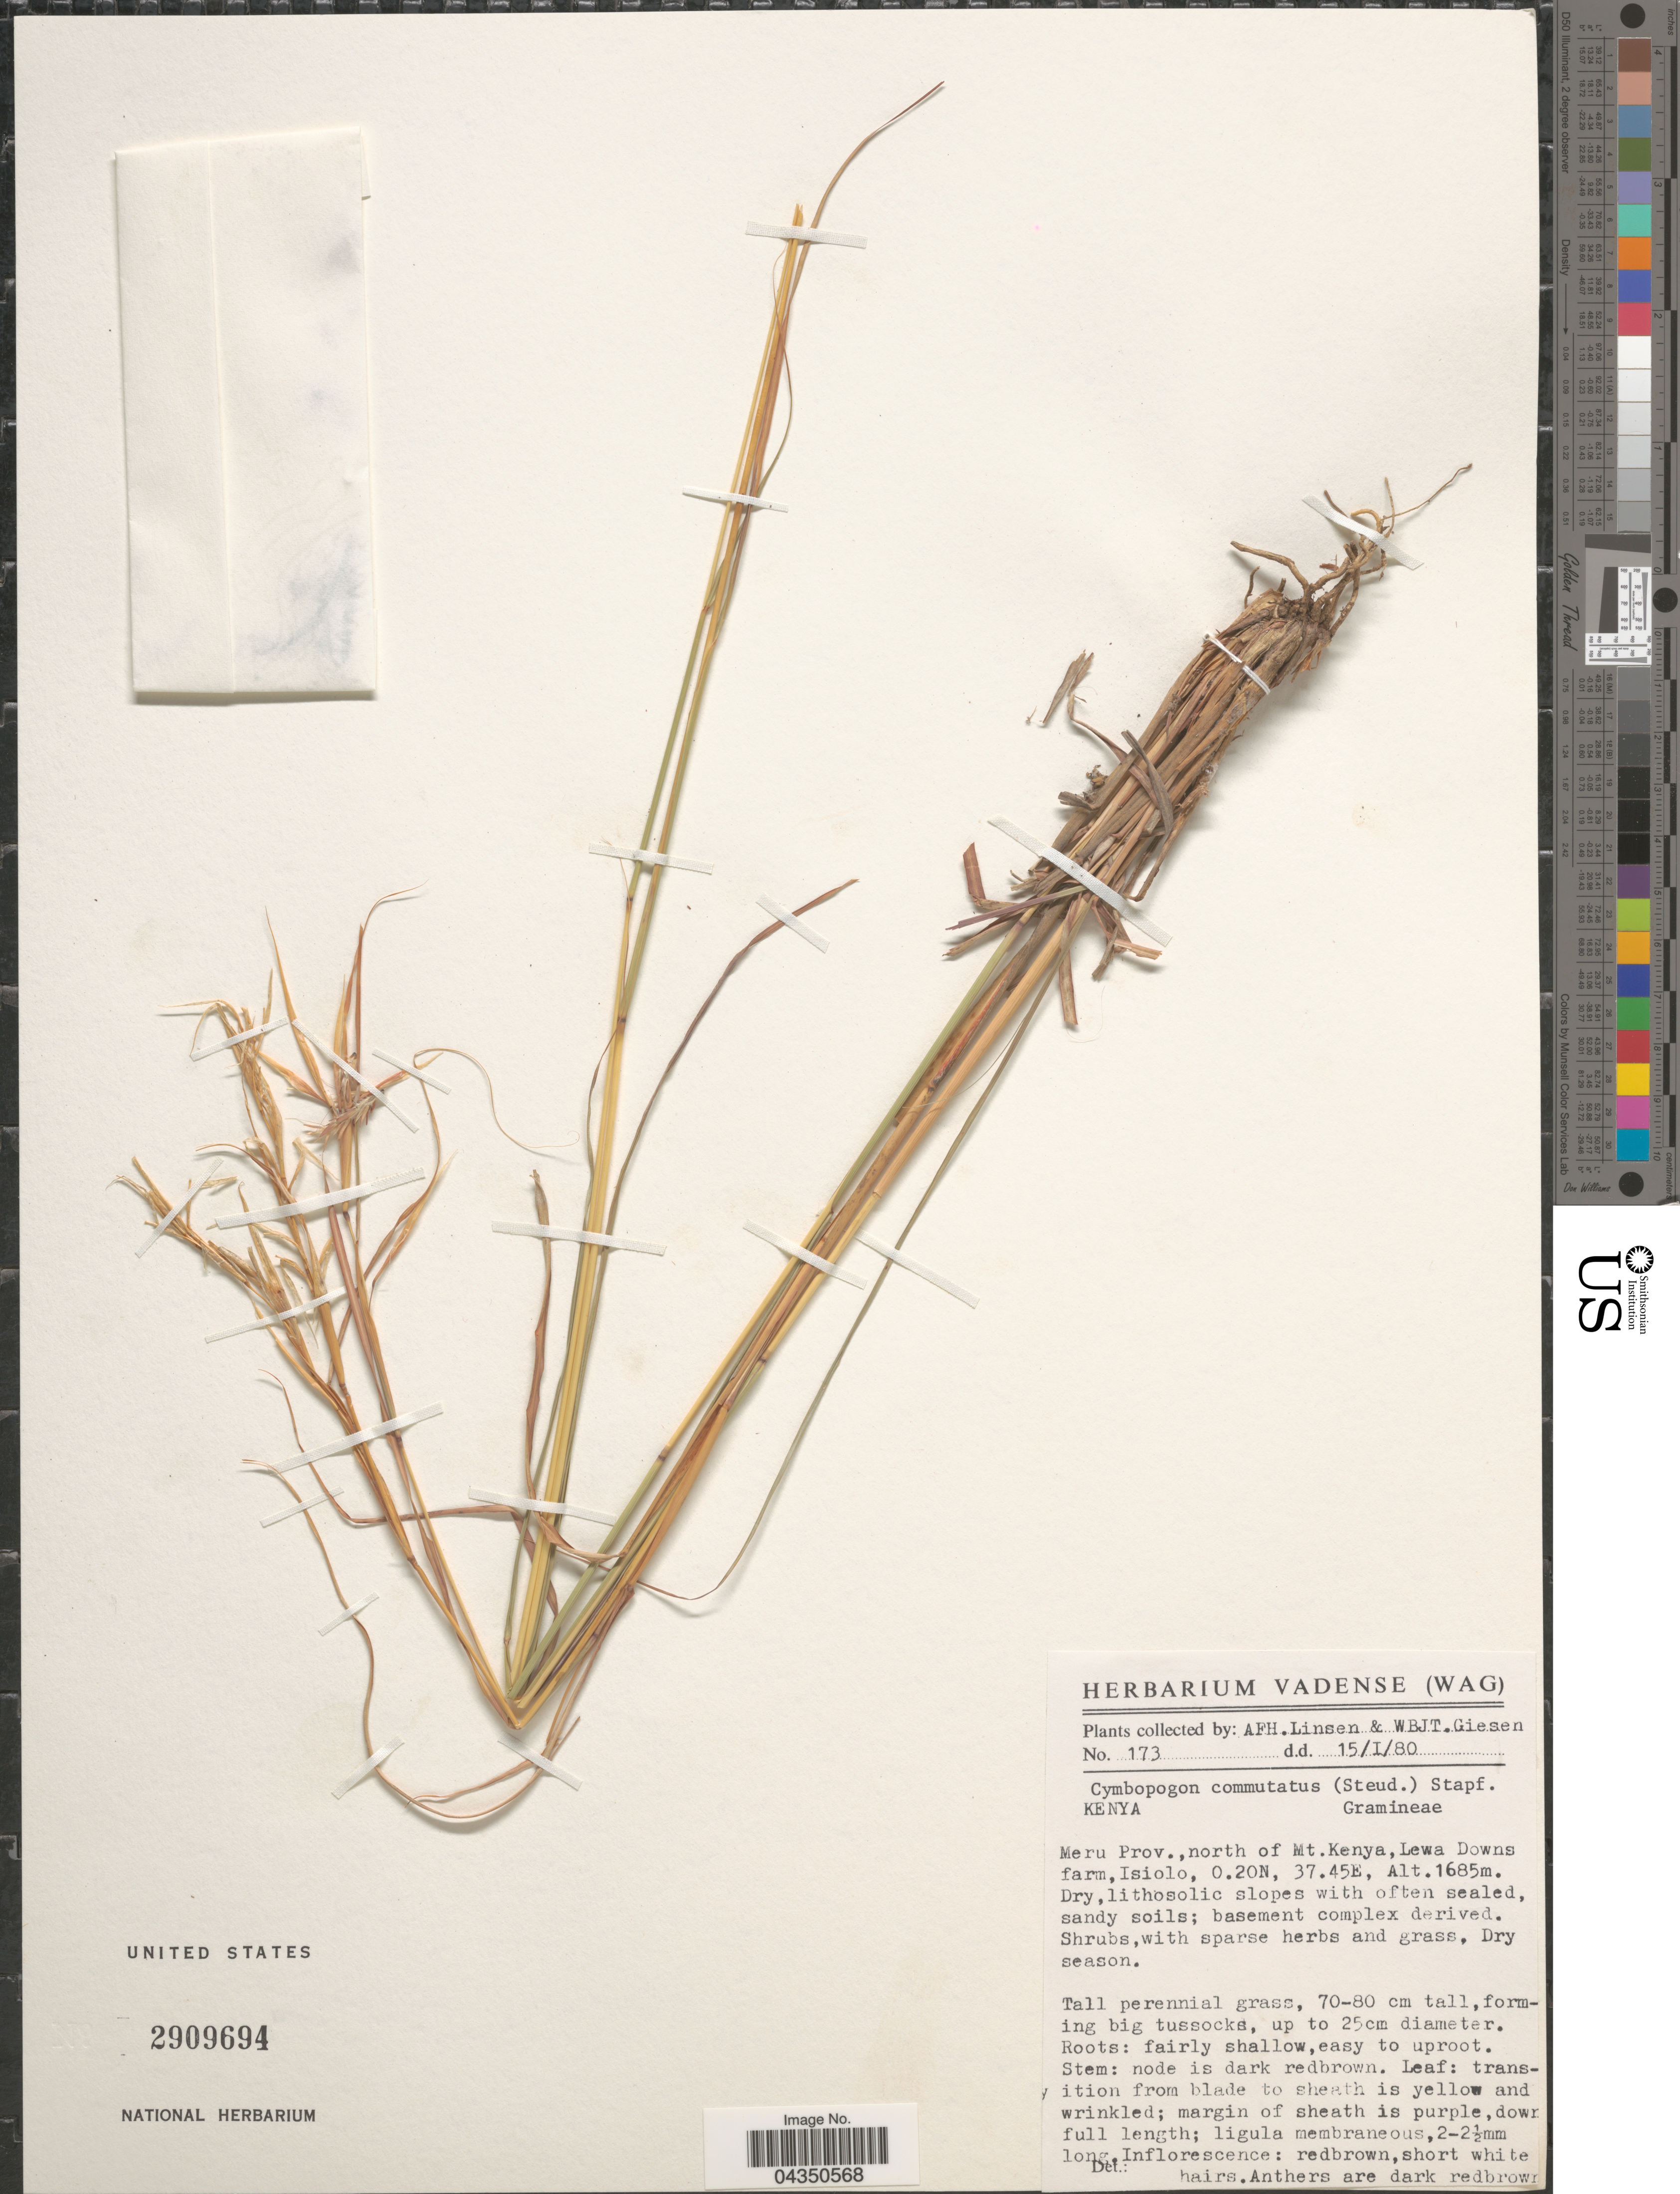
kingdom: Plantae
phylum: Tracheophyta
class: Liliopsida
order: Poales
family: Poaceae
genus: Cymbopogon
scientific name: Cymbopogon commutatus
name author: (Steud.) Stapf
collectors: A. Linsen & W. Giesen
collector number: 173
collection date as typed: Transcribed d/m/y: 15/1/80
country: Kenya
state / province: Meru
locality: North of Mt. Kenya, Lewa Downs farm, Isiolo.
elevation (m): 1685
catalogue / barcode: US 2909694